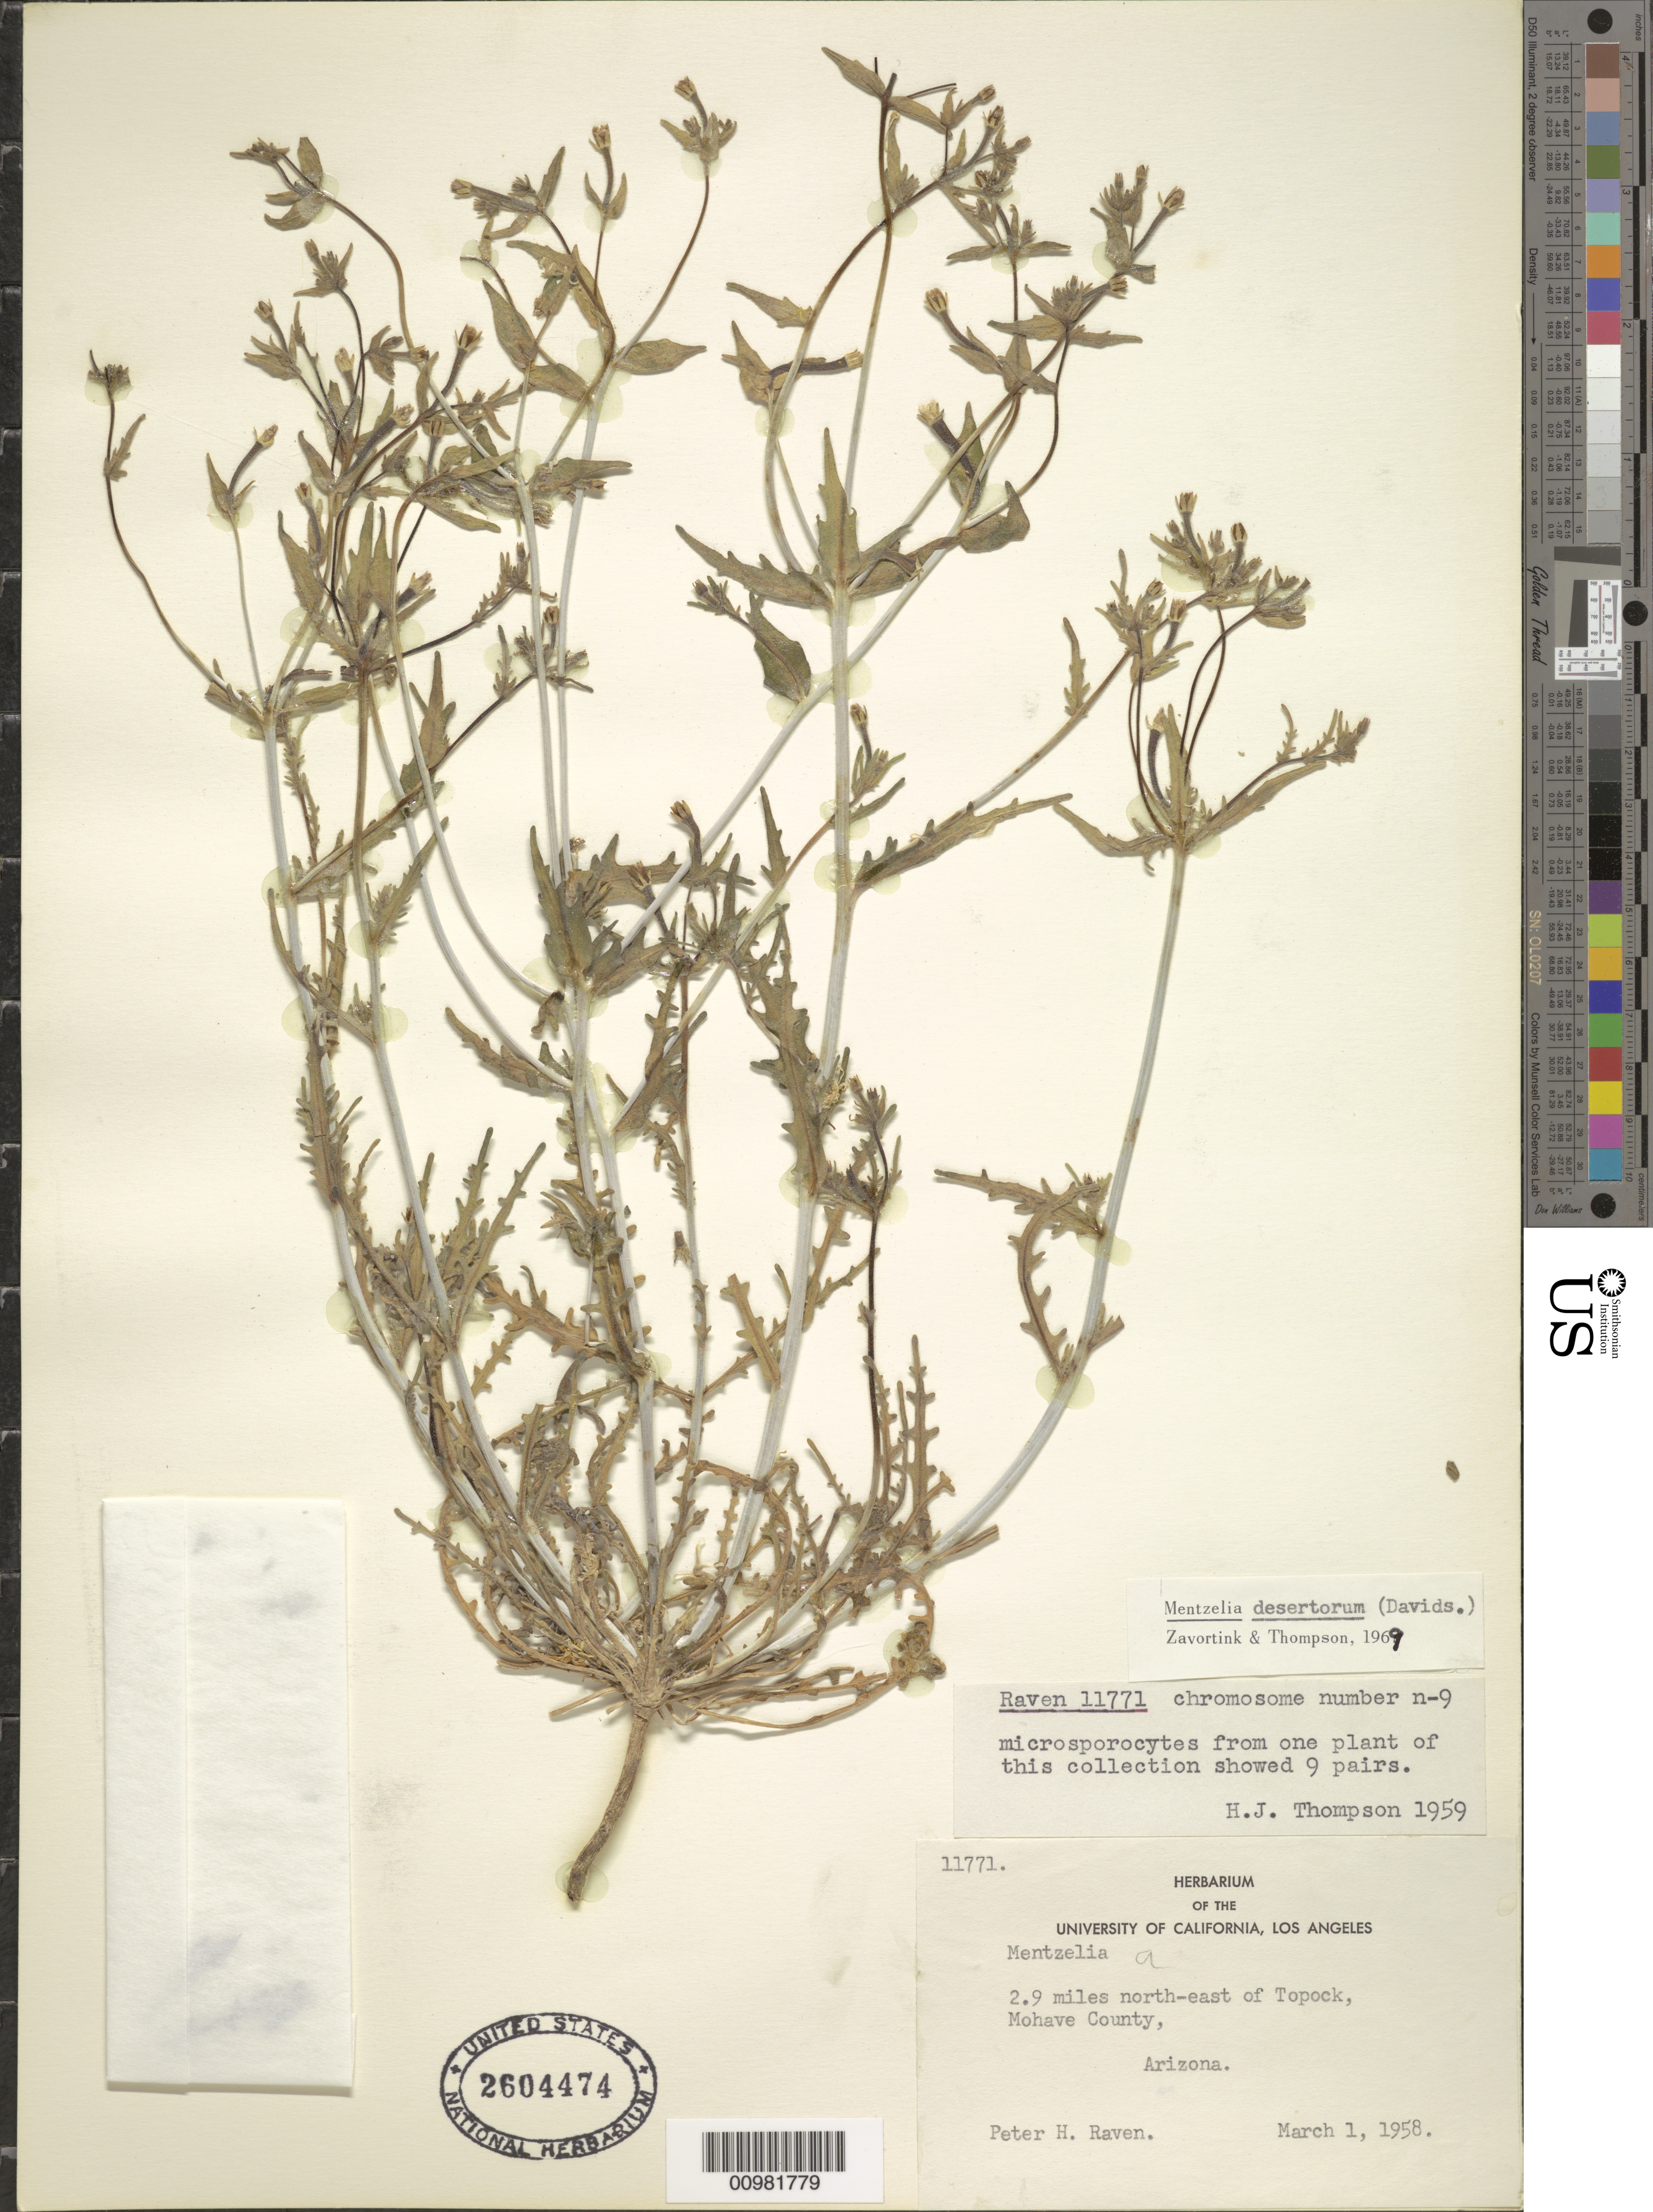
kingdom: Plantae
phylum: Tracheophyta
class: Magnoliopsida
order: Cornales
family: Loasaceae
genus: Mentzelia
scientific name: Mentzelia desertorum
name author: (Davidson) H.J. Thomps. & J.F. Macbr.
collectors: P. H. Raven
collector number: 11771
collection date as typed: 01 Mar 1958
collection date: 1958-03-01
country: United States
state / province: Arizona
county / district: Mohave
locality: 2.9 mi. NE of Topock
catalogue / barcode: US 2604474